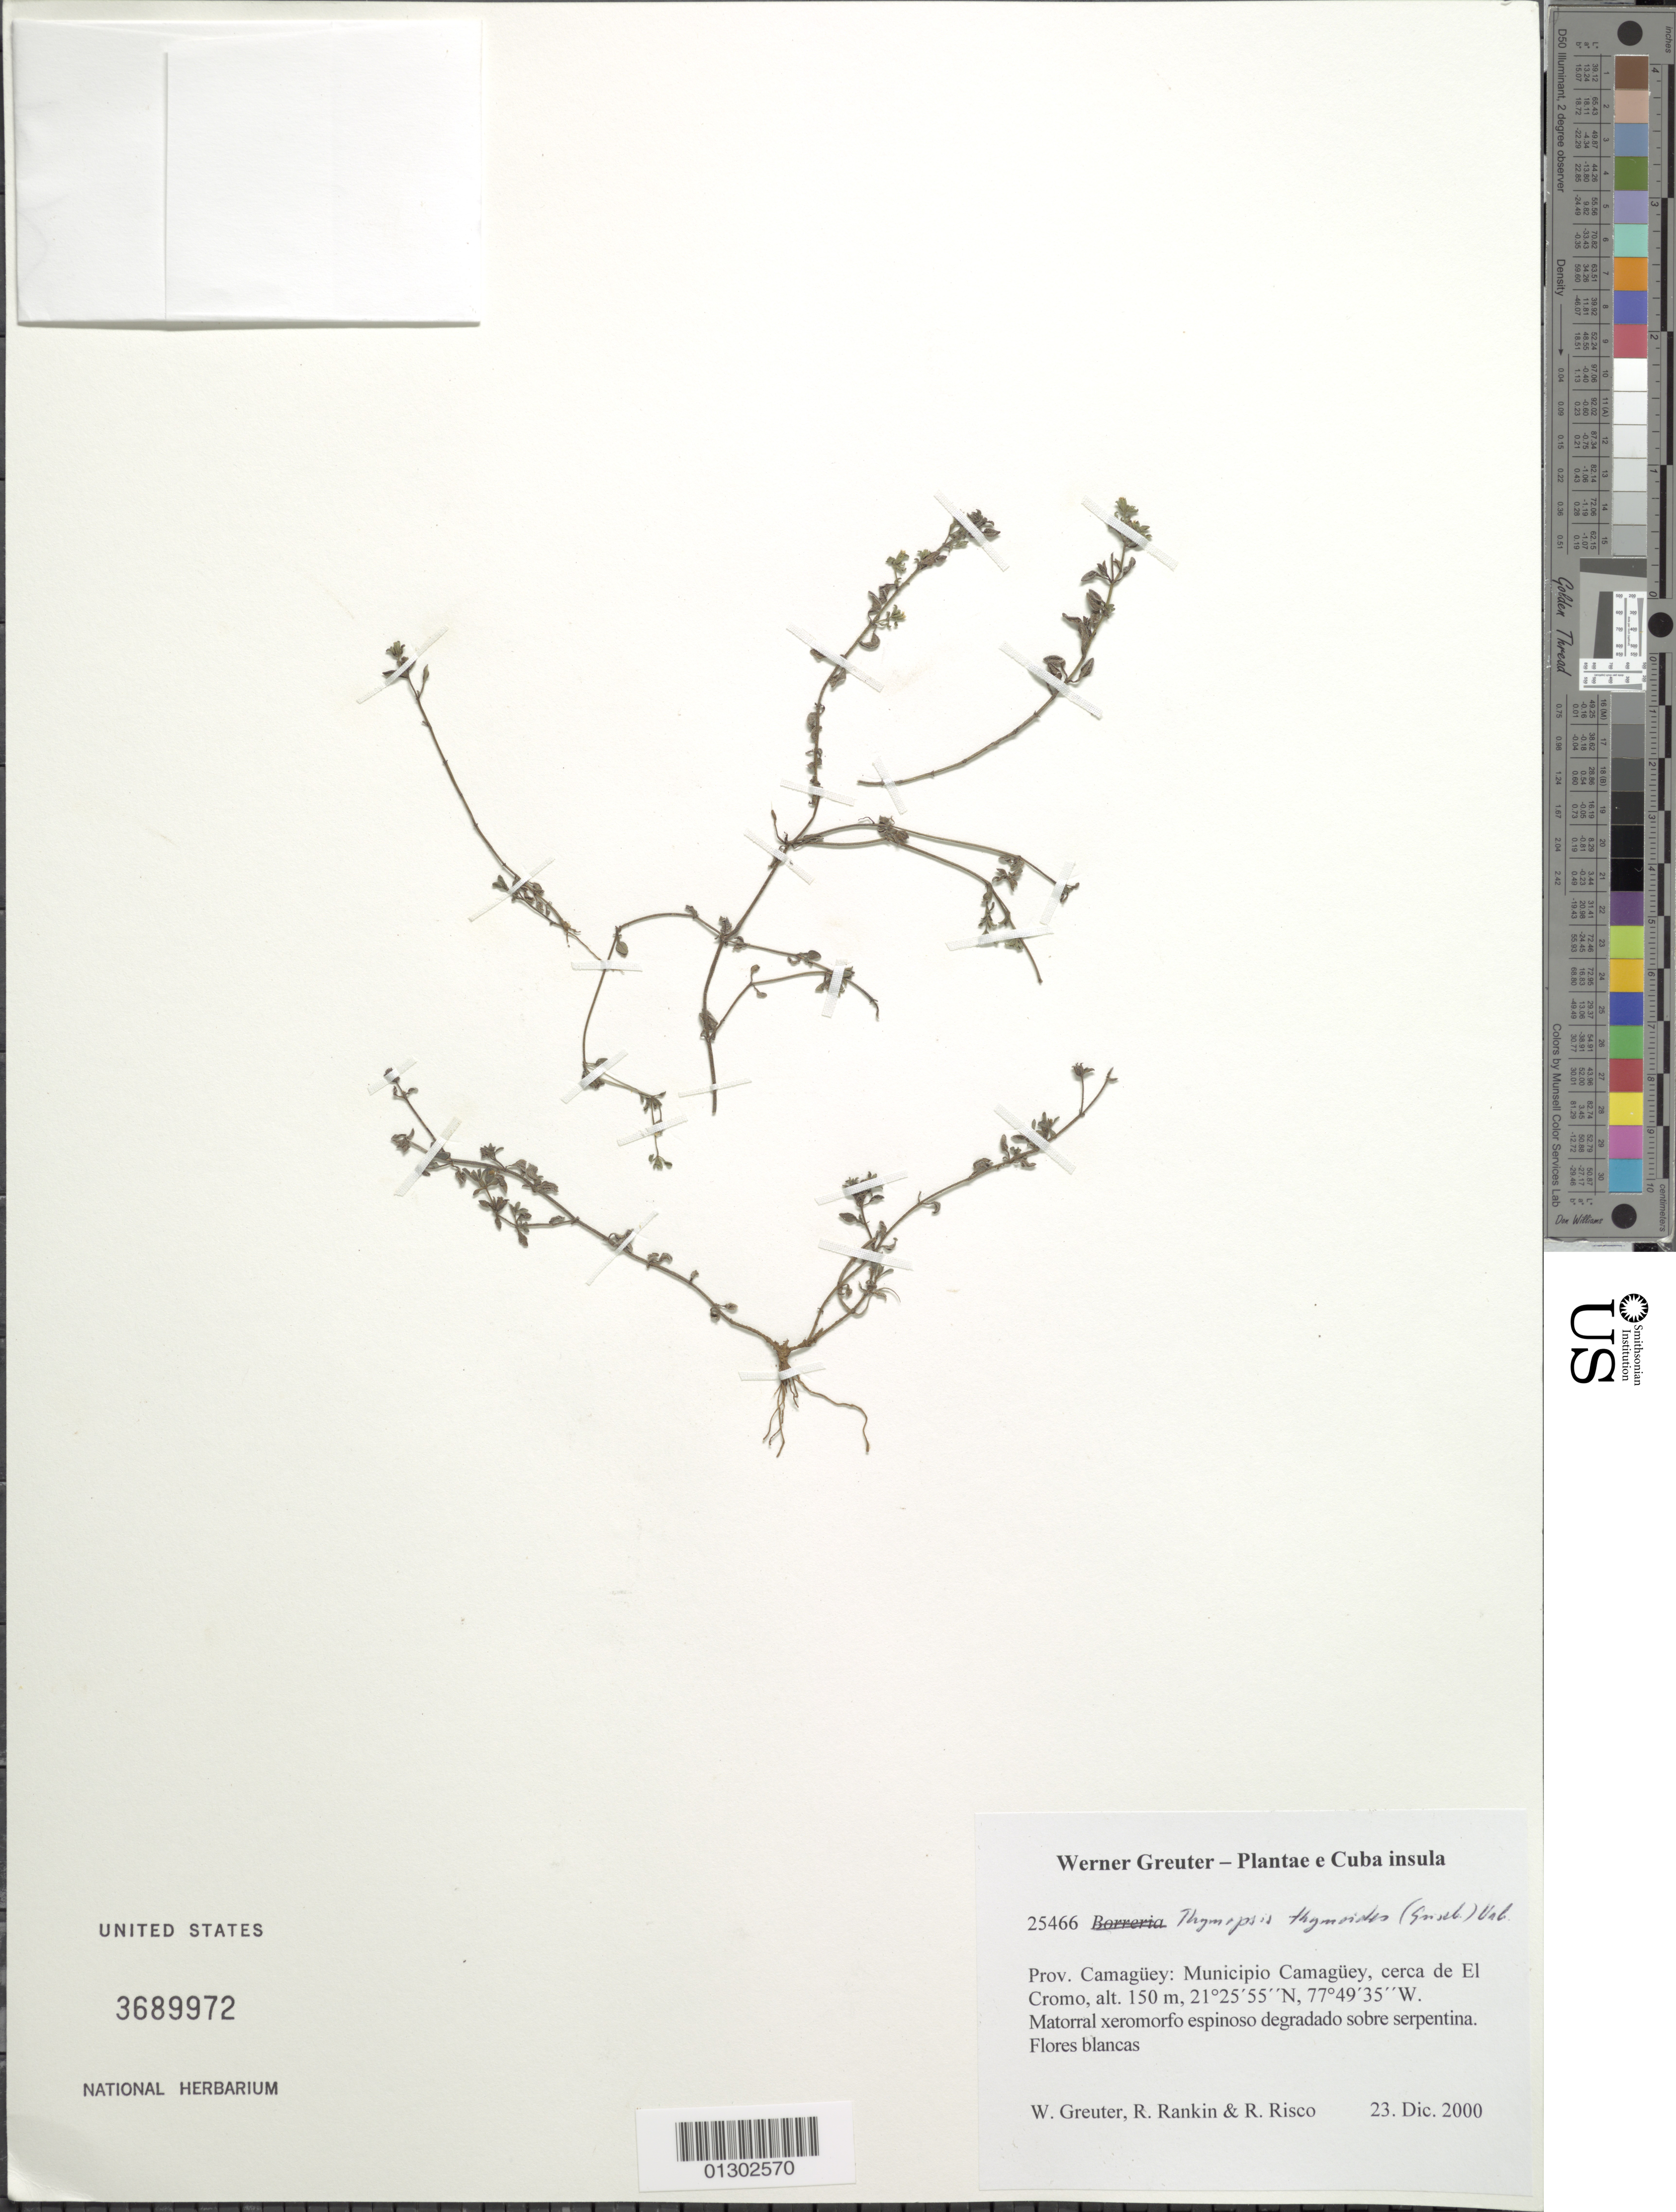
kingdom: Plantae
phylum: Tracheophyta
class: Magnoliopsida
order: Asterales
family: Asteraceae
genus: Thymopsis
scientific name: Thymopsis thymoides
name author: (Griseb.) Urb.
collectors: W. R. Greuter, R. Rankin Rodriguez & R. Risco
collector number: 25466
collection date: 2000-12-23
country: Cuba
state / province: Camagüey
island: Cuba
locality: Municipio Camagüey, cerca de El Cromo.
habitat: Matorral xeromorfo espinoso degradado sobre serpentina.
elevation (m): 150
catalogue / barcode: US 3689972